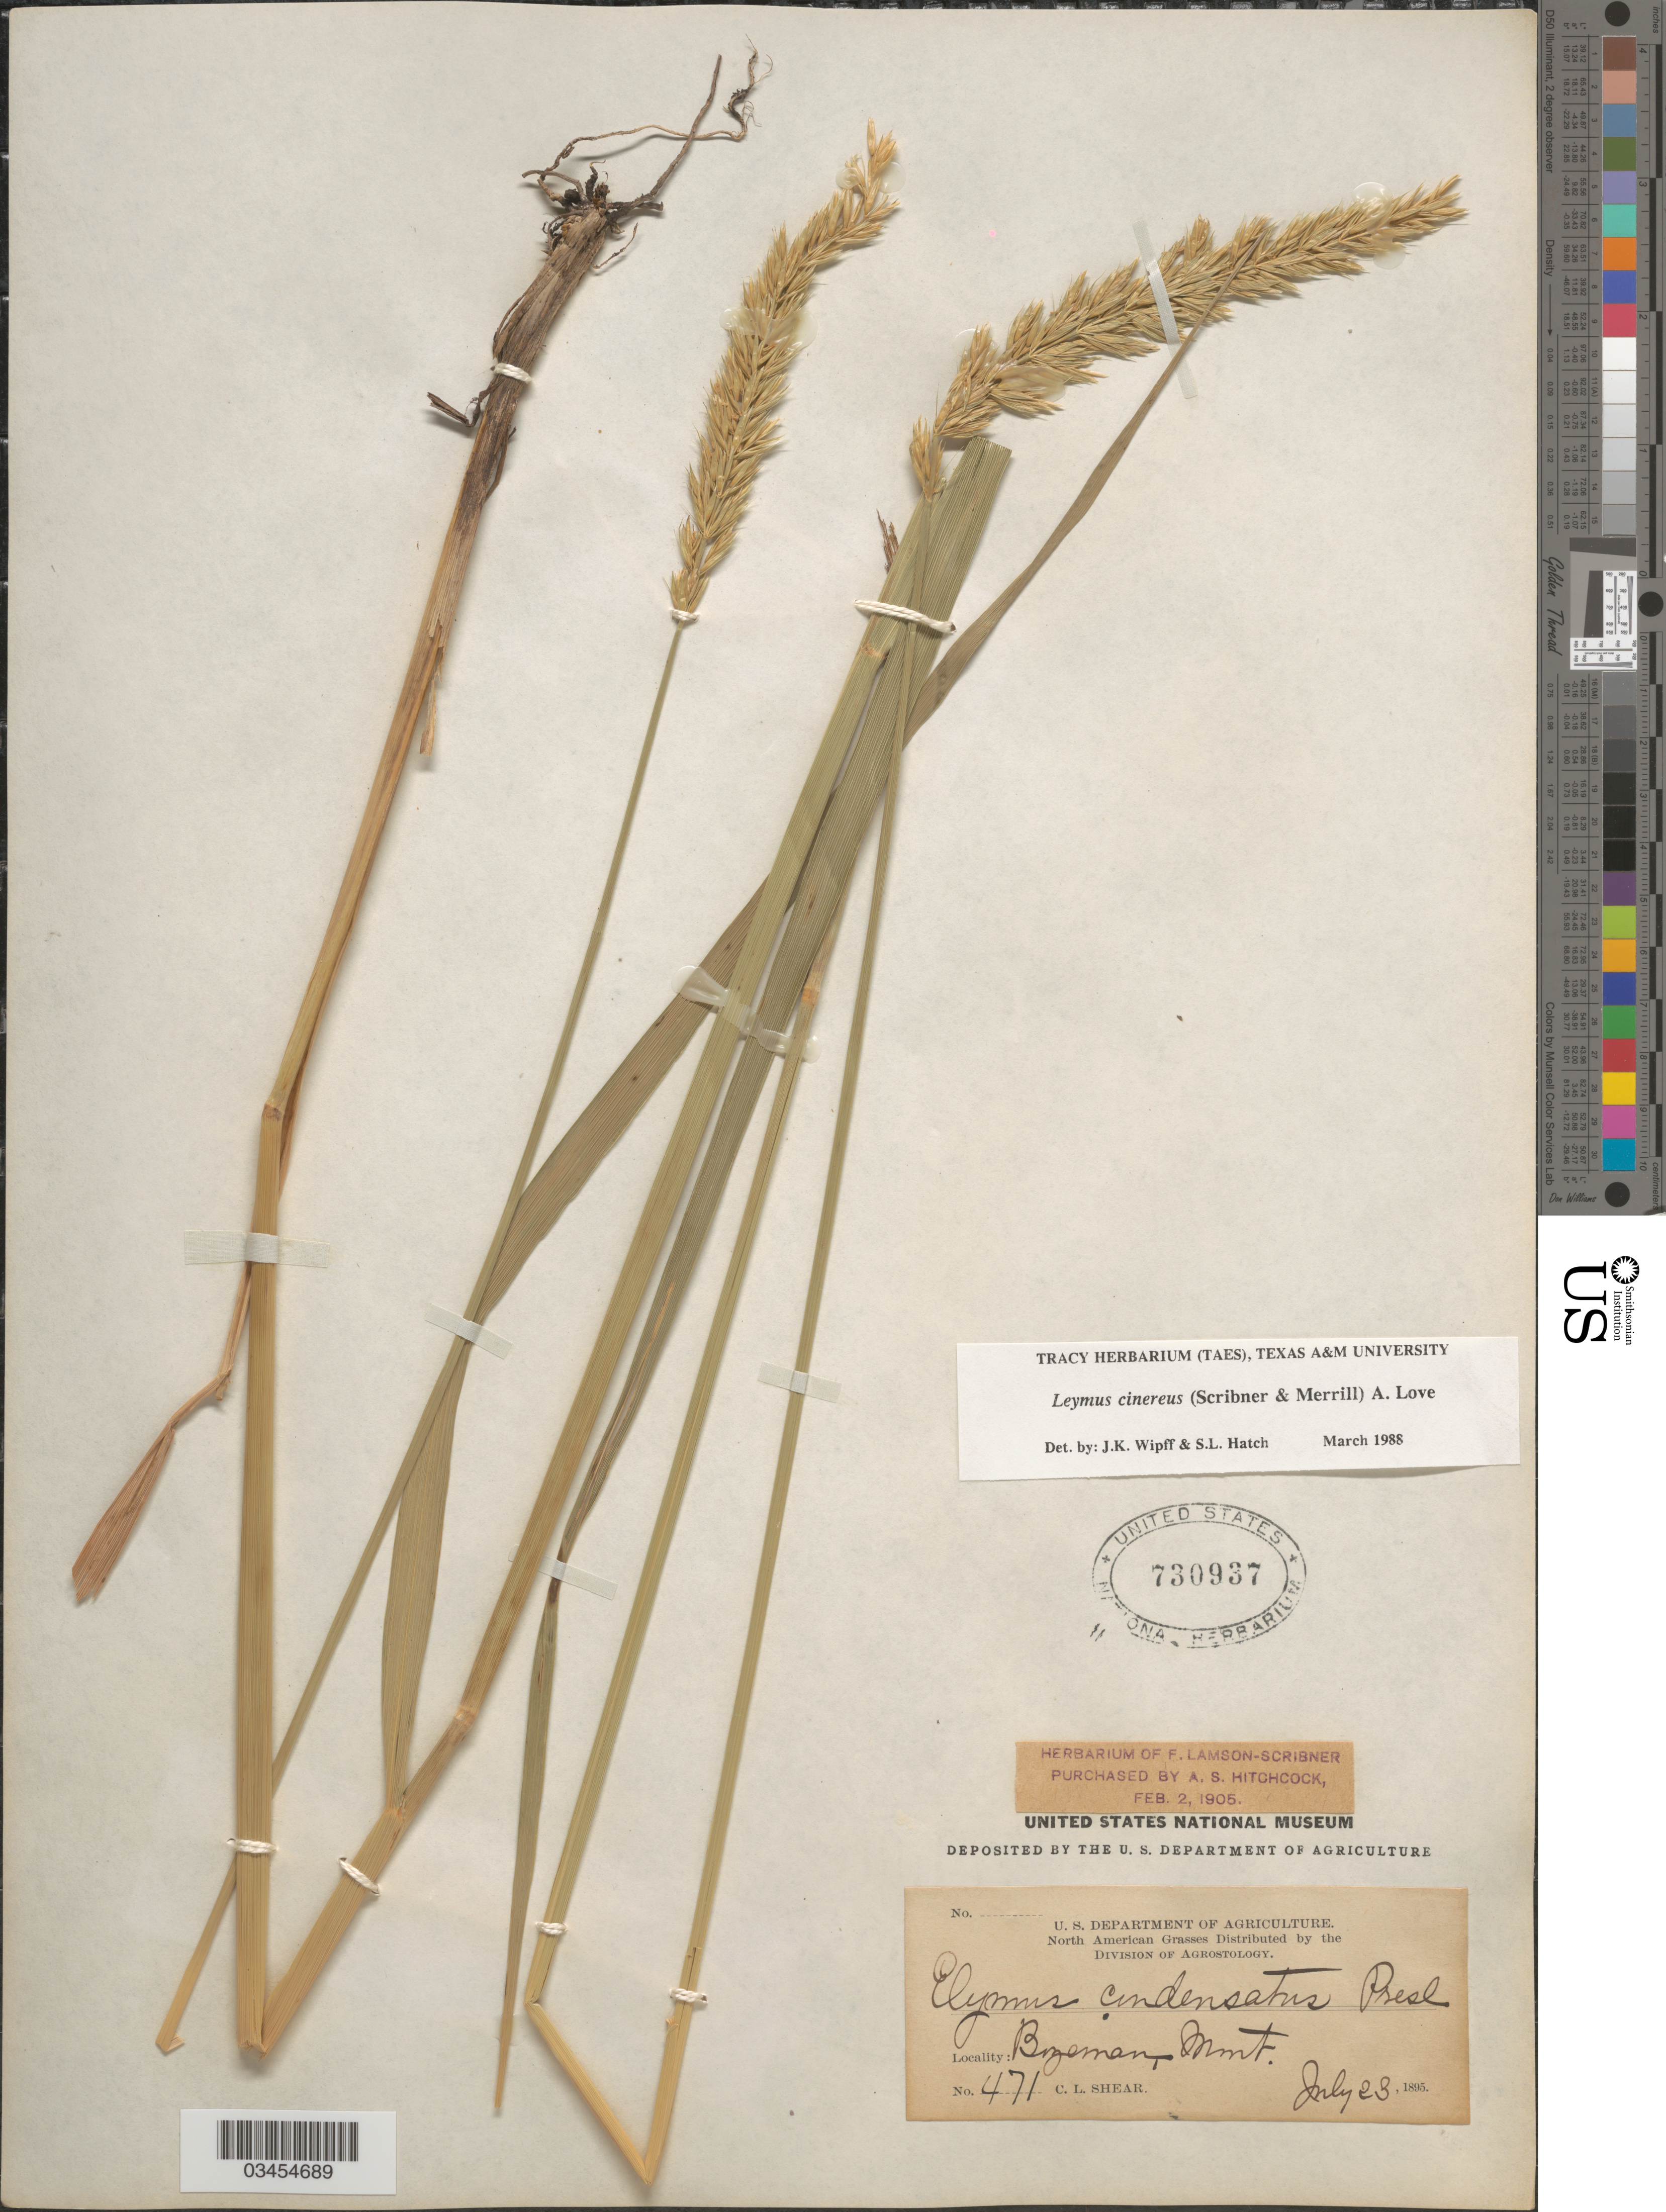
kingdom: Plantae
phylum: Tracheophyta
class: Liliopsida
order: Poales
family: Poaceae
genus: Leymus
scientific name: Leymus cinereus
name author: (Scribn. & Merr.) Á. Löve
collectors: C. L. Shear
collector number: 471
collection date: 1895-07-23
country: United States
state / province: Montana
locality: Bozeman.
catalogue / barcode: US 730937